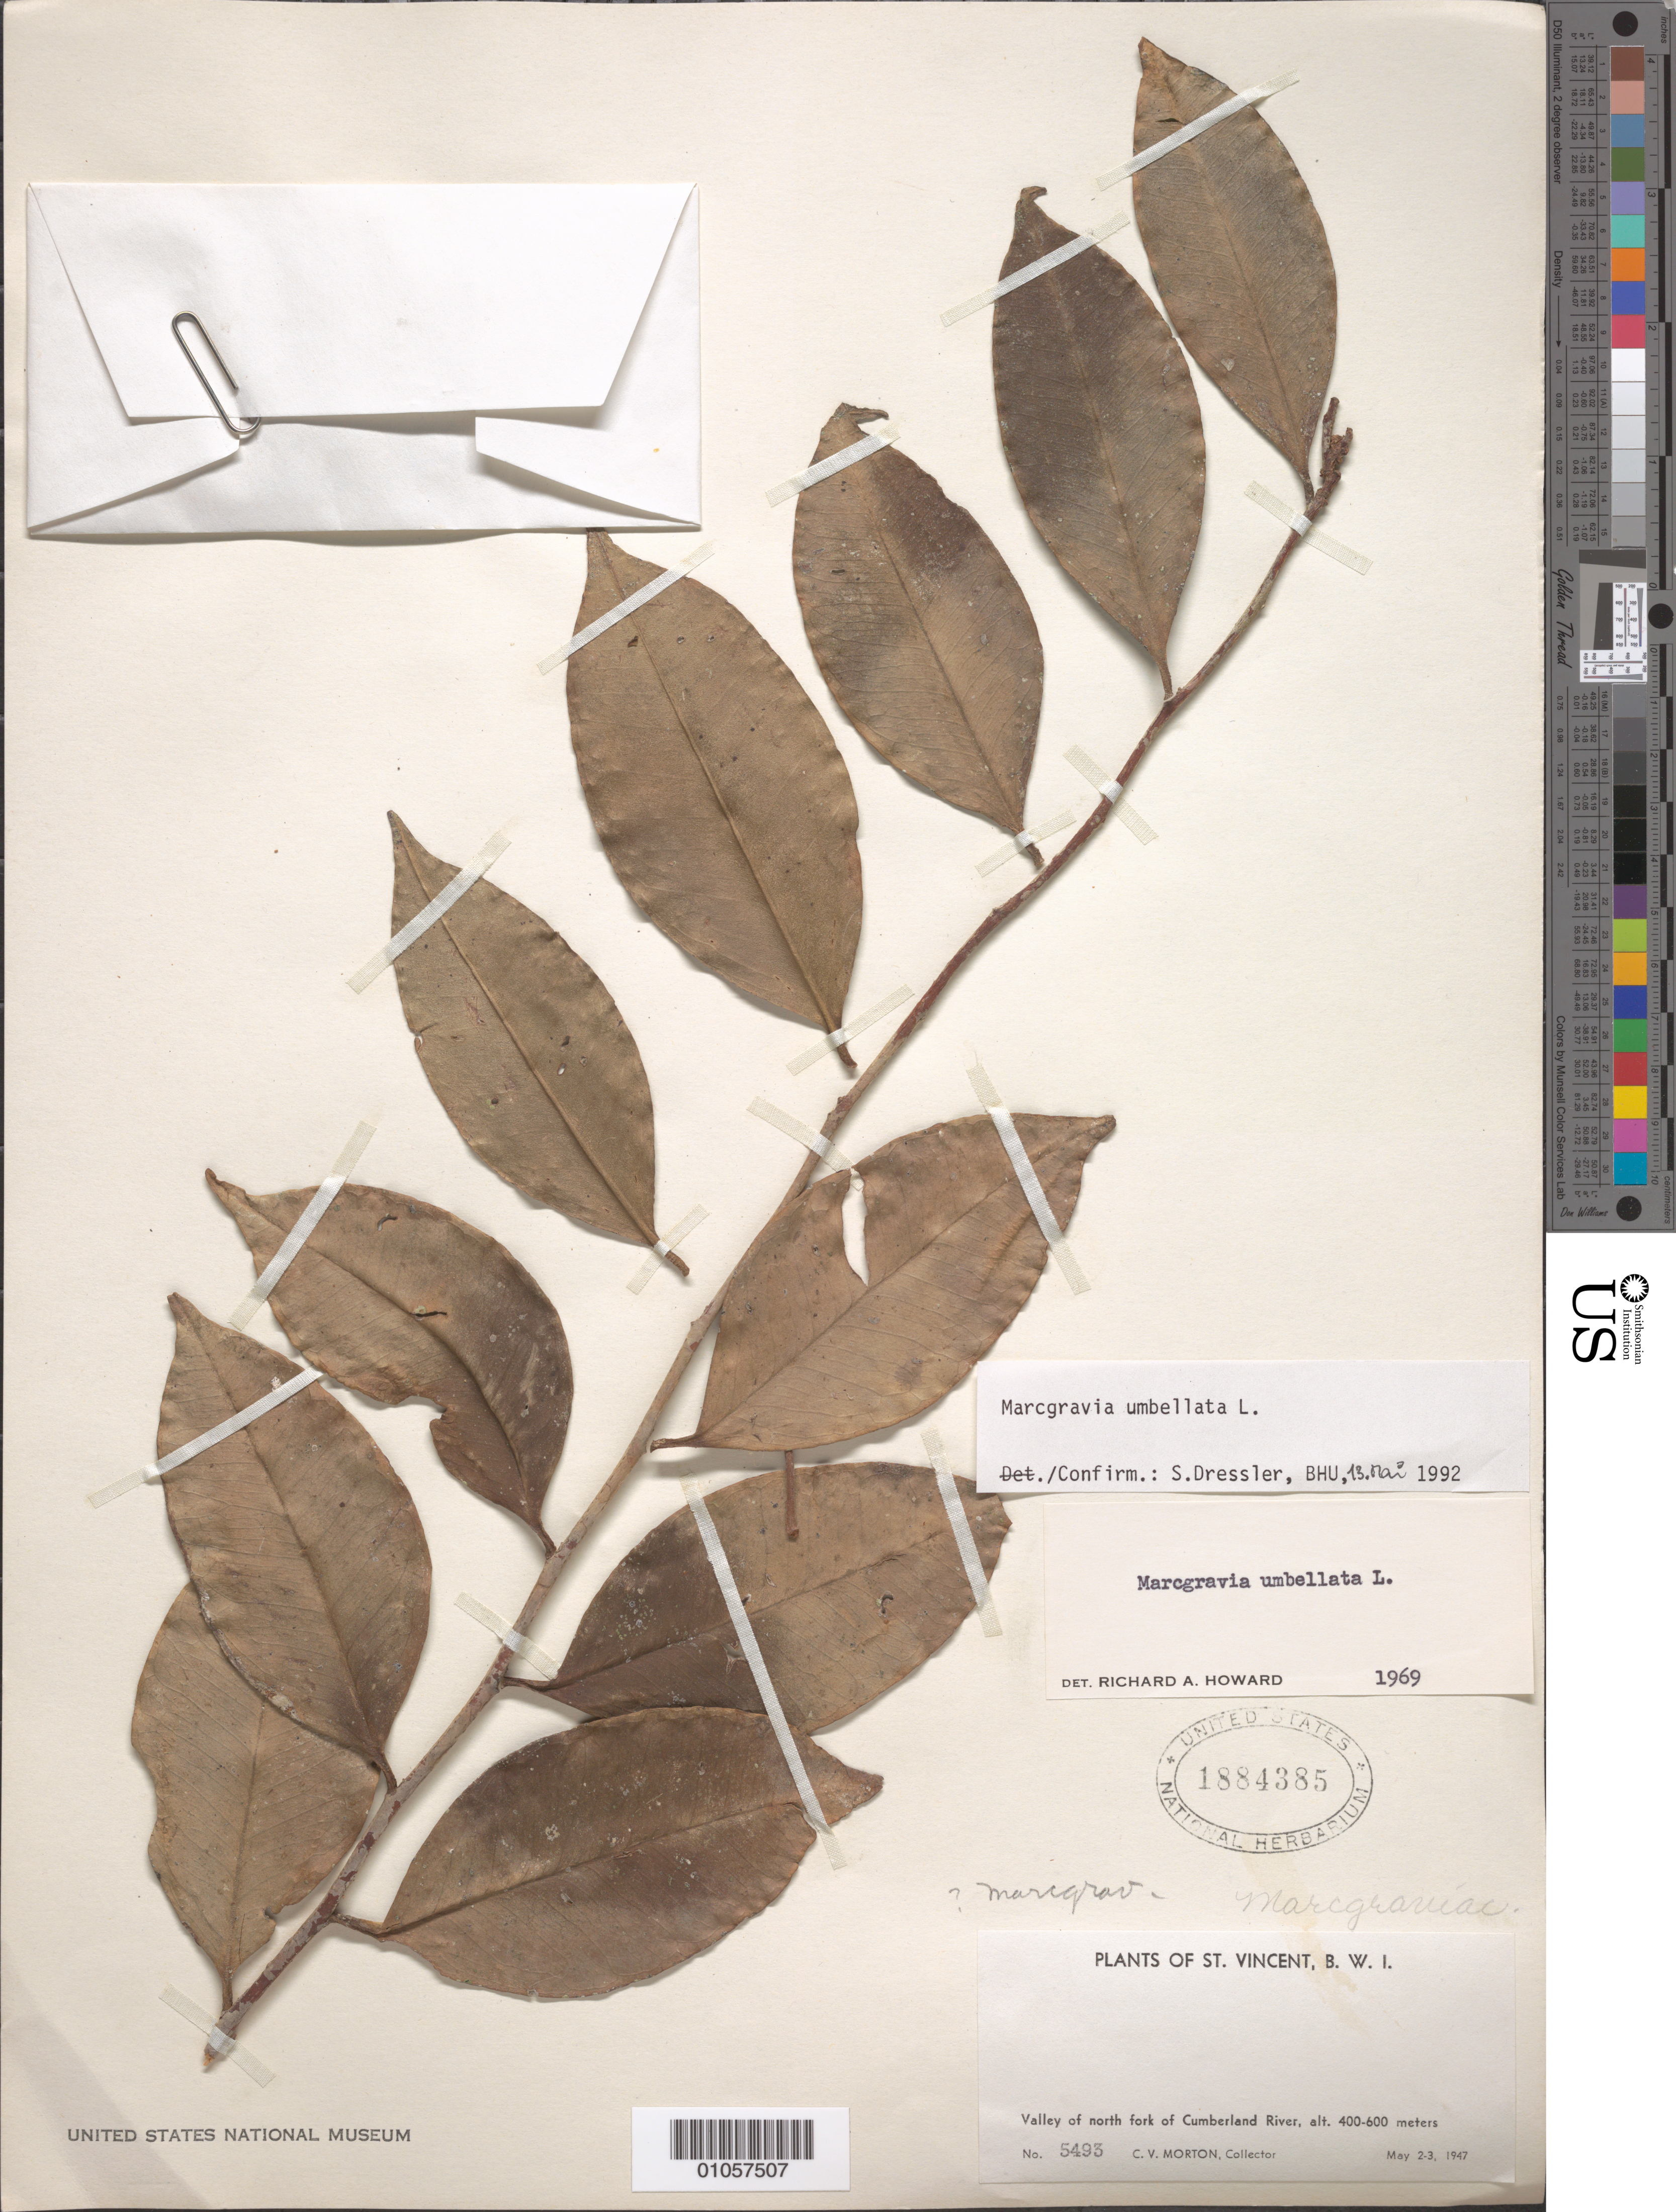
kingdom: Plantae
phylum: Tracheophyta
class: Magnoliopsida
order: Ericales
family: Marcgraviaceae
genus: Marcgravia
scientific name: Marcgravia umbellata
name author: L.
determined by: Dressler, S., (FR), Forschungsinstitut Und Naturmuseum Senckenberg (GERMANY)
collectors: C. V. Morton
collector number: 5493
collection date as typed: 02 May 1947 to 03 May 1947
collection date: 1947-05-02/1947-05-03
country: St. Vincent - Grenadines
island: St. Vincent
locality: Cumberland River, valley of N fork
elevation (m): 400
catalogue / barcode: US 1884385